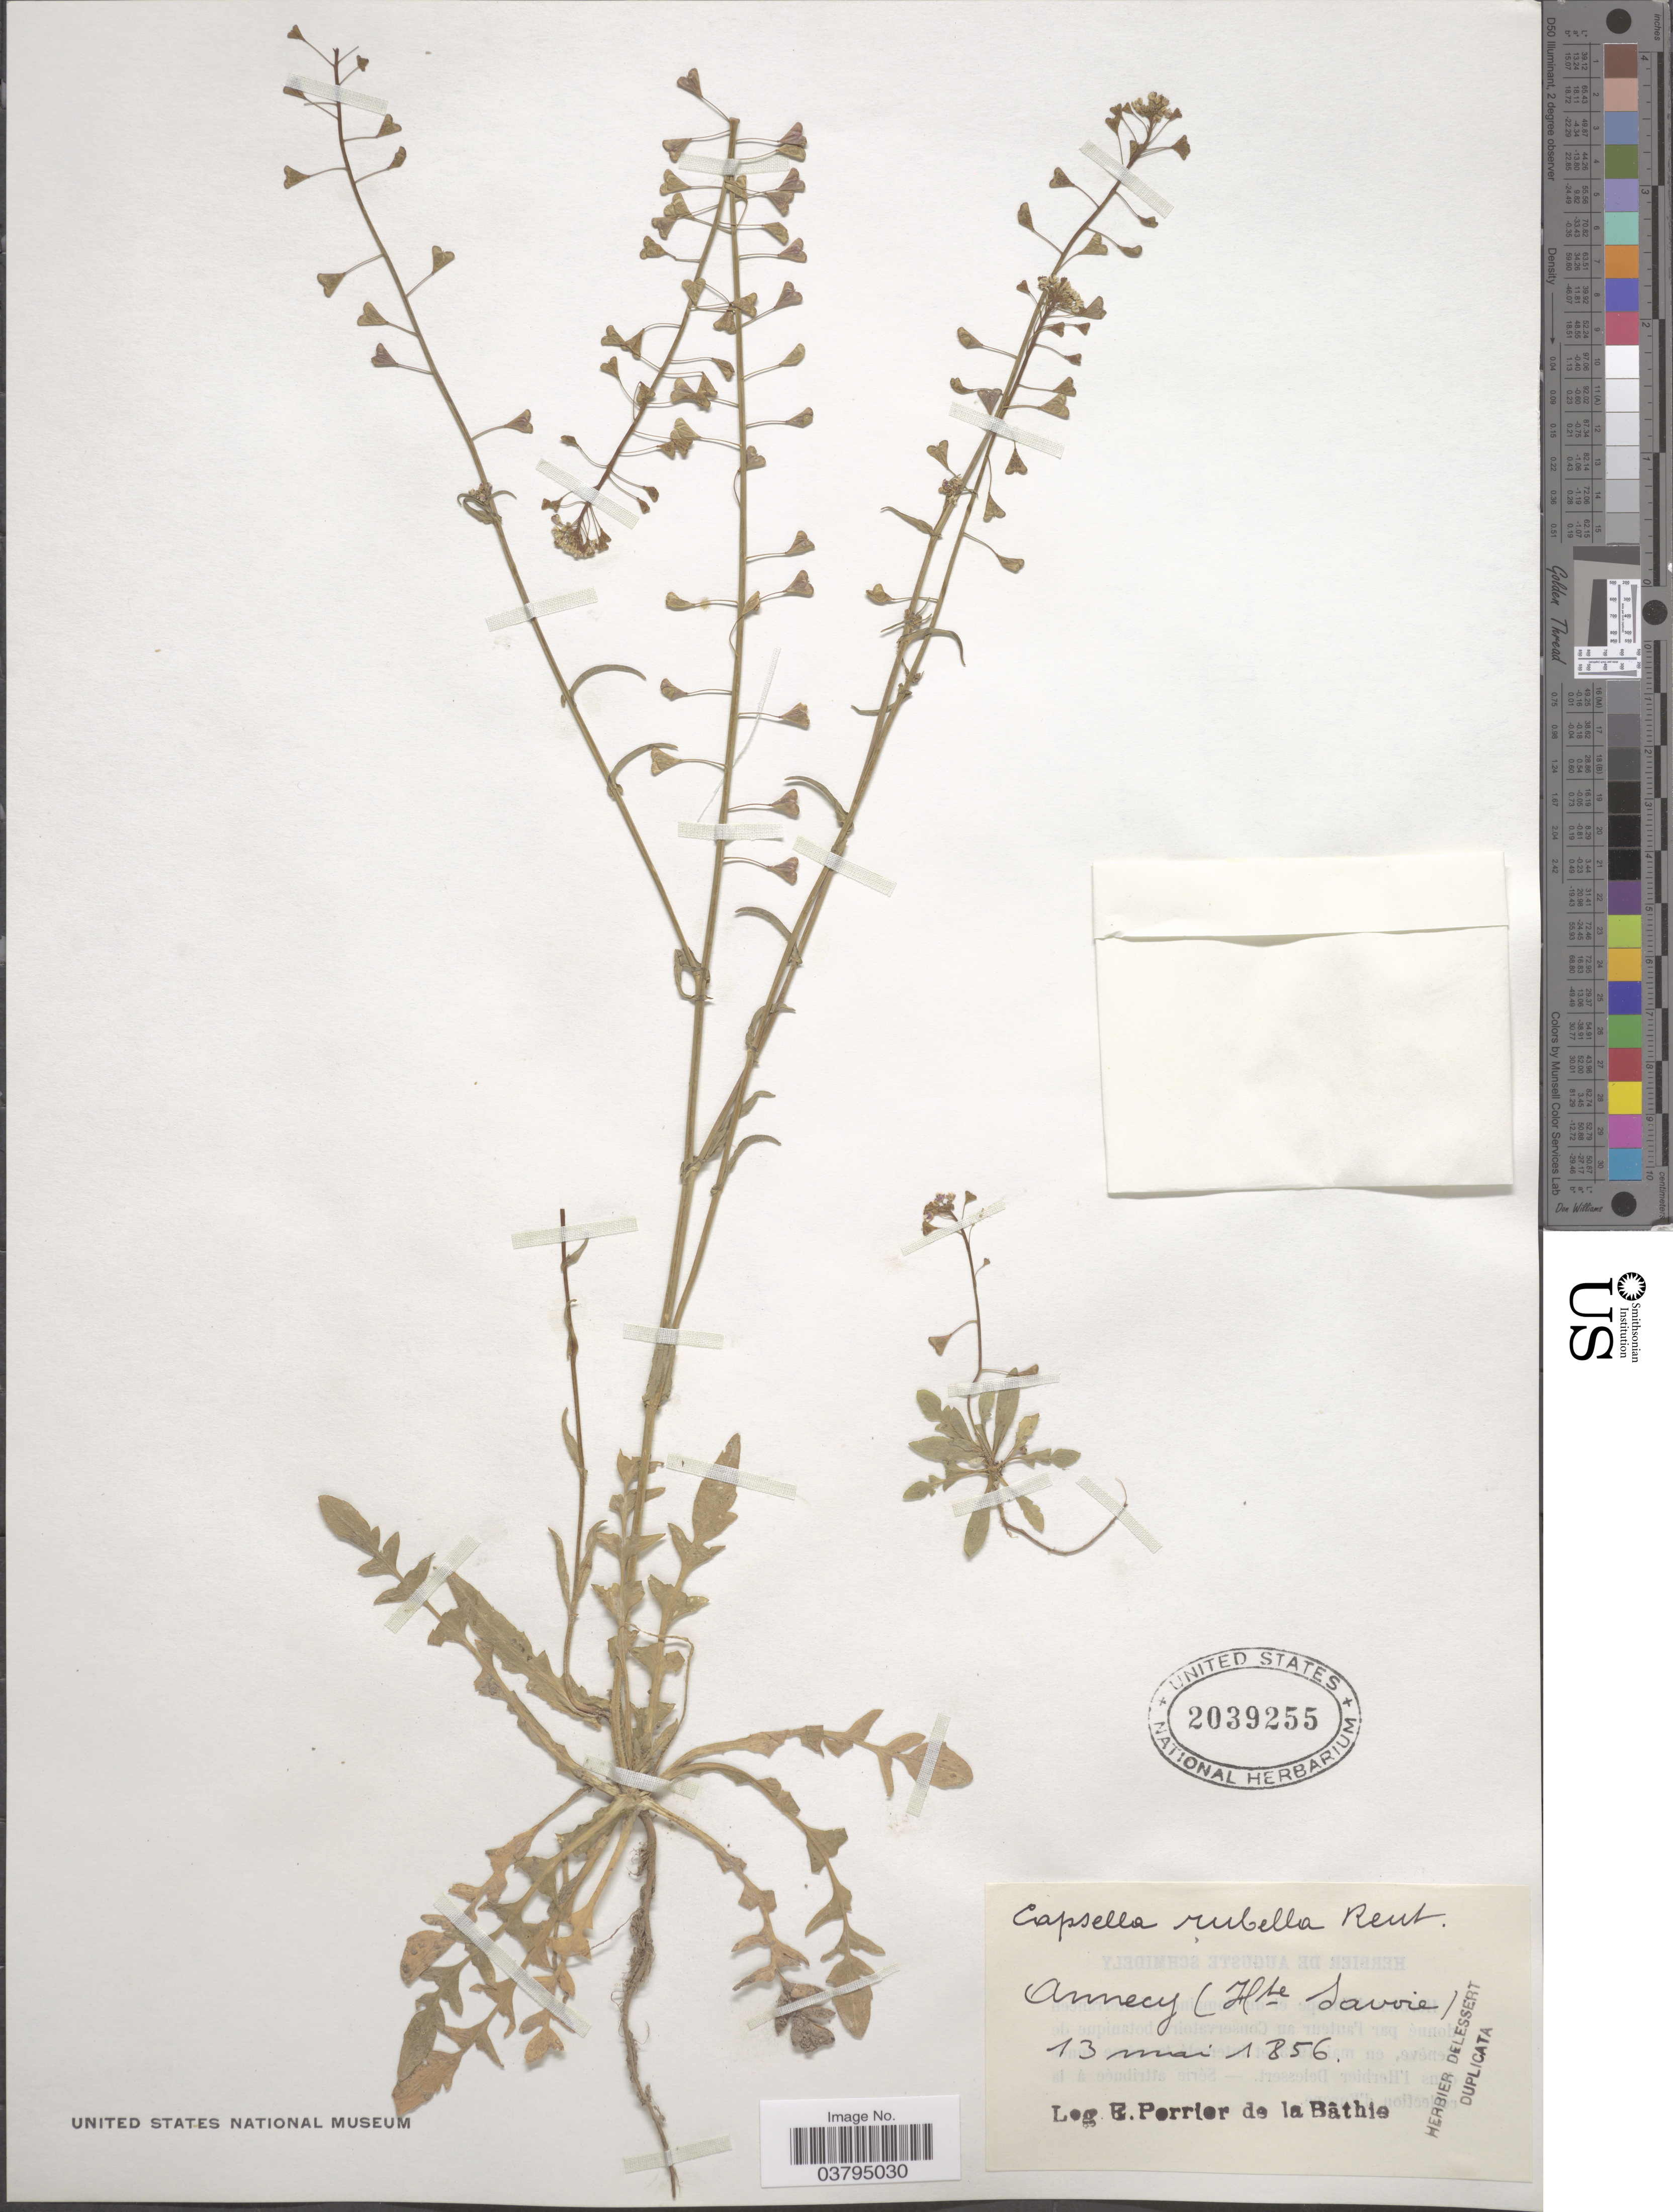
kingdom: Plantae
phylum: Tracheophyta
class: Magnoliopsida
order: Brassicales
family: Brassicaceae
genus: Capsella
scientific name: Capsella rubella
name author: Reut.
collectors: E. Perrier de la Bâthie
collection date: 1856-05-13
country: France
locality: Annecy (Hte Savoie).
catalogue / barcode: US 2039255